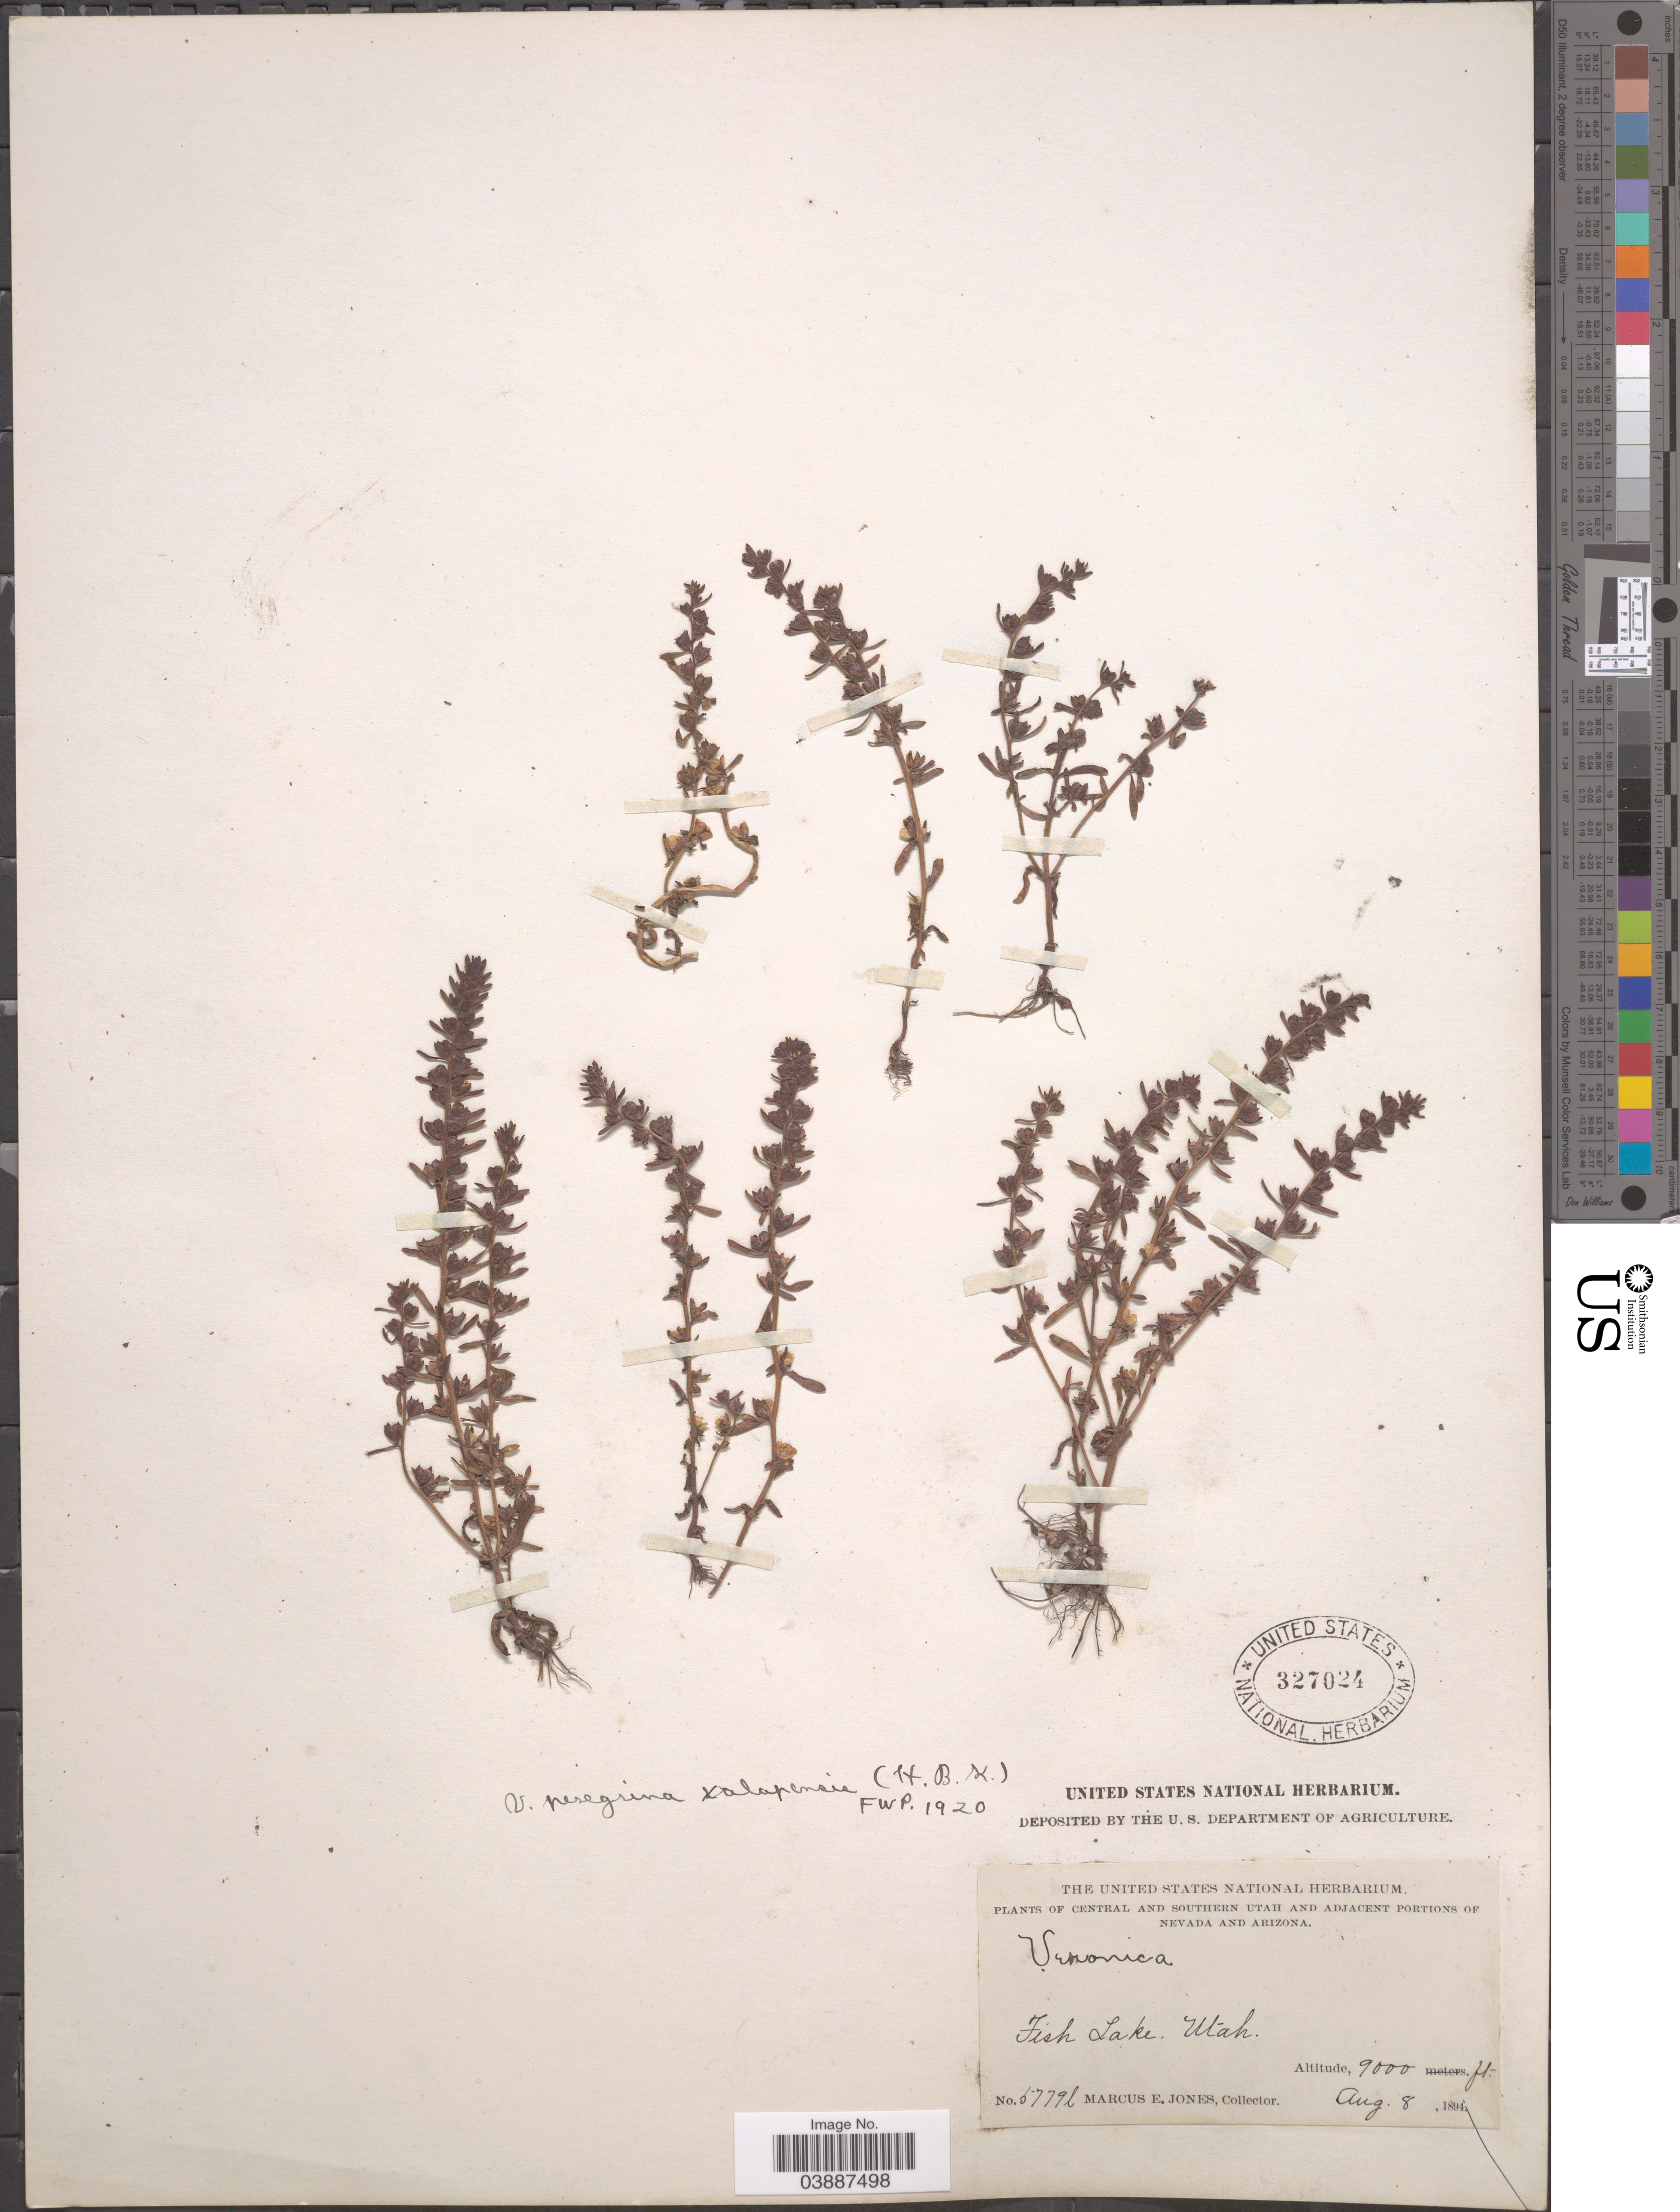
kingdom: Plantae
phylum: Tracheophyta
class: Magnoliopsida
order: Lamiales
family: Plantaginaceae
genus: Veronica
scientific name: Veronica xalapensis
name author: Kunth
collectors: M. E. Jones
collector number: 5779l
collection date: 1894-08-08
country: United States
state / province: Utah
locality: Central and Southern Utah. Fish Lake.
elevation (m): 2743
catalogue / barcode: US 327024